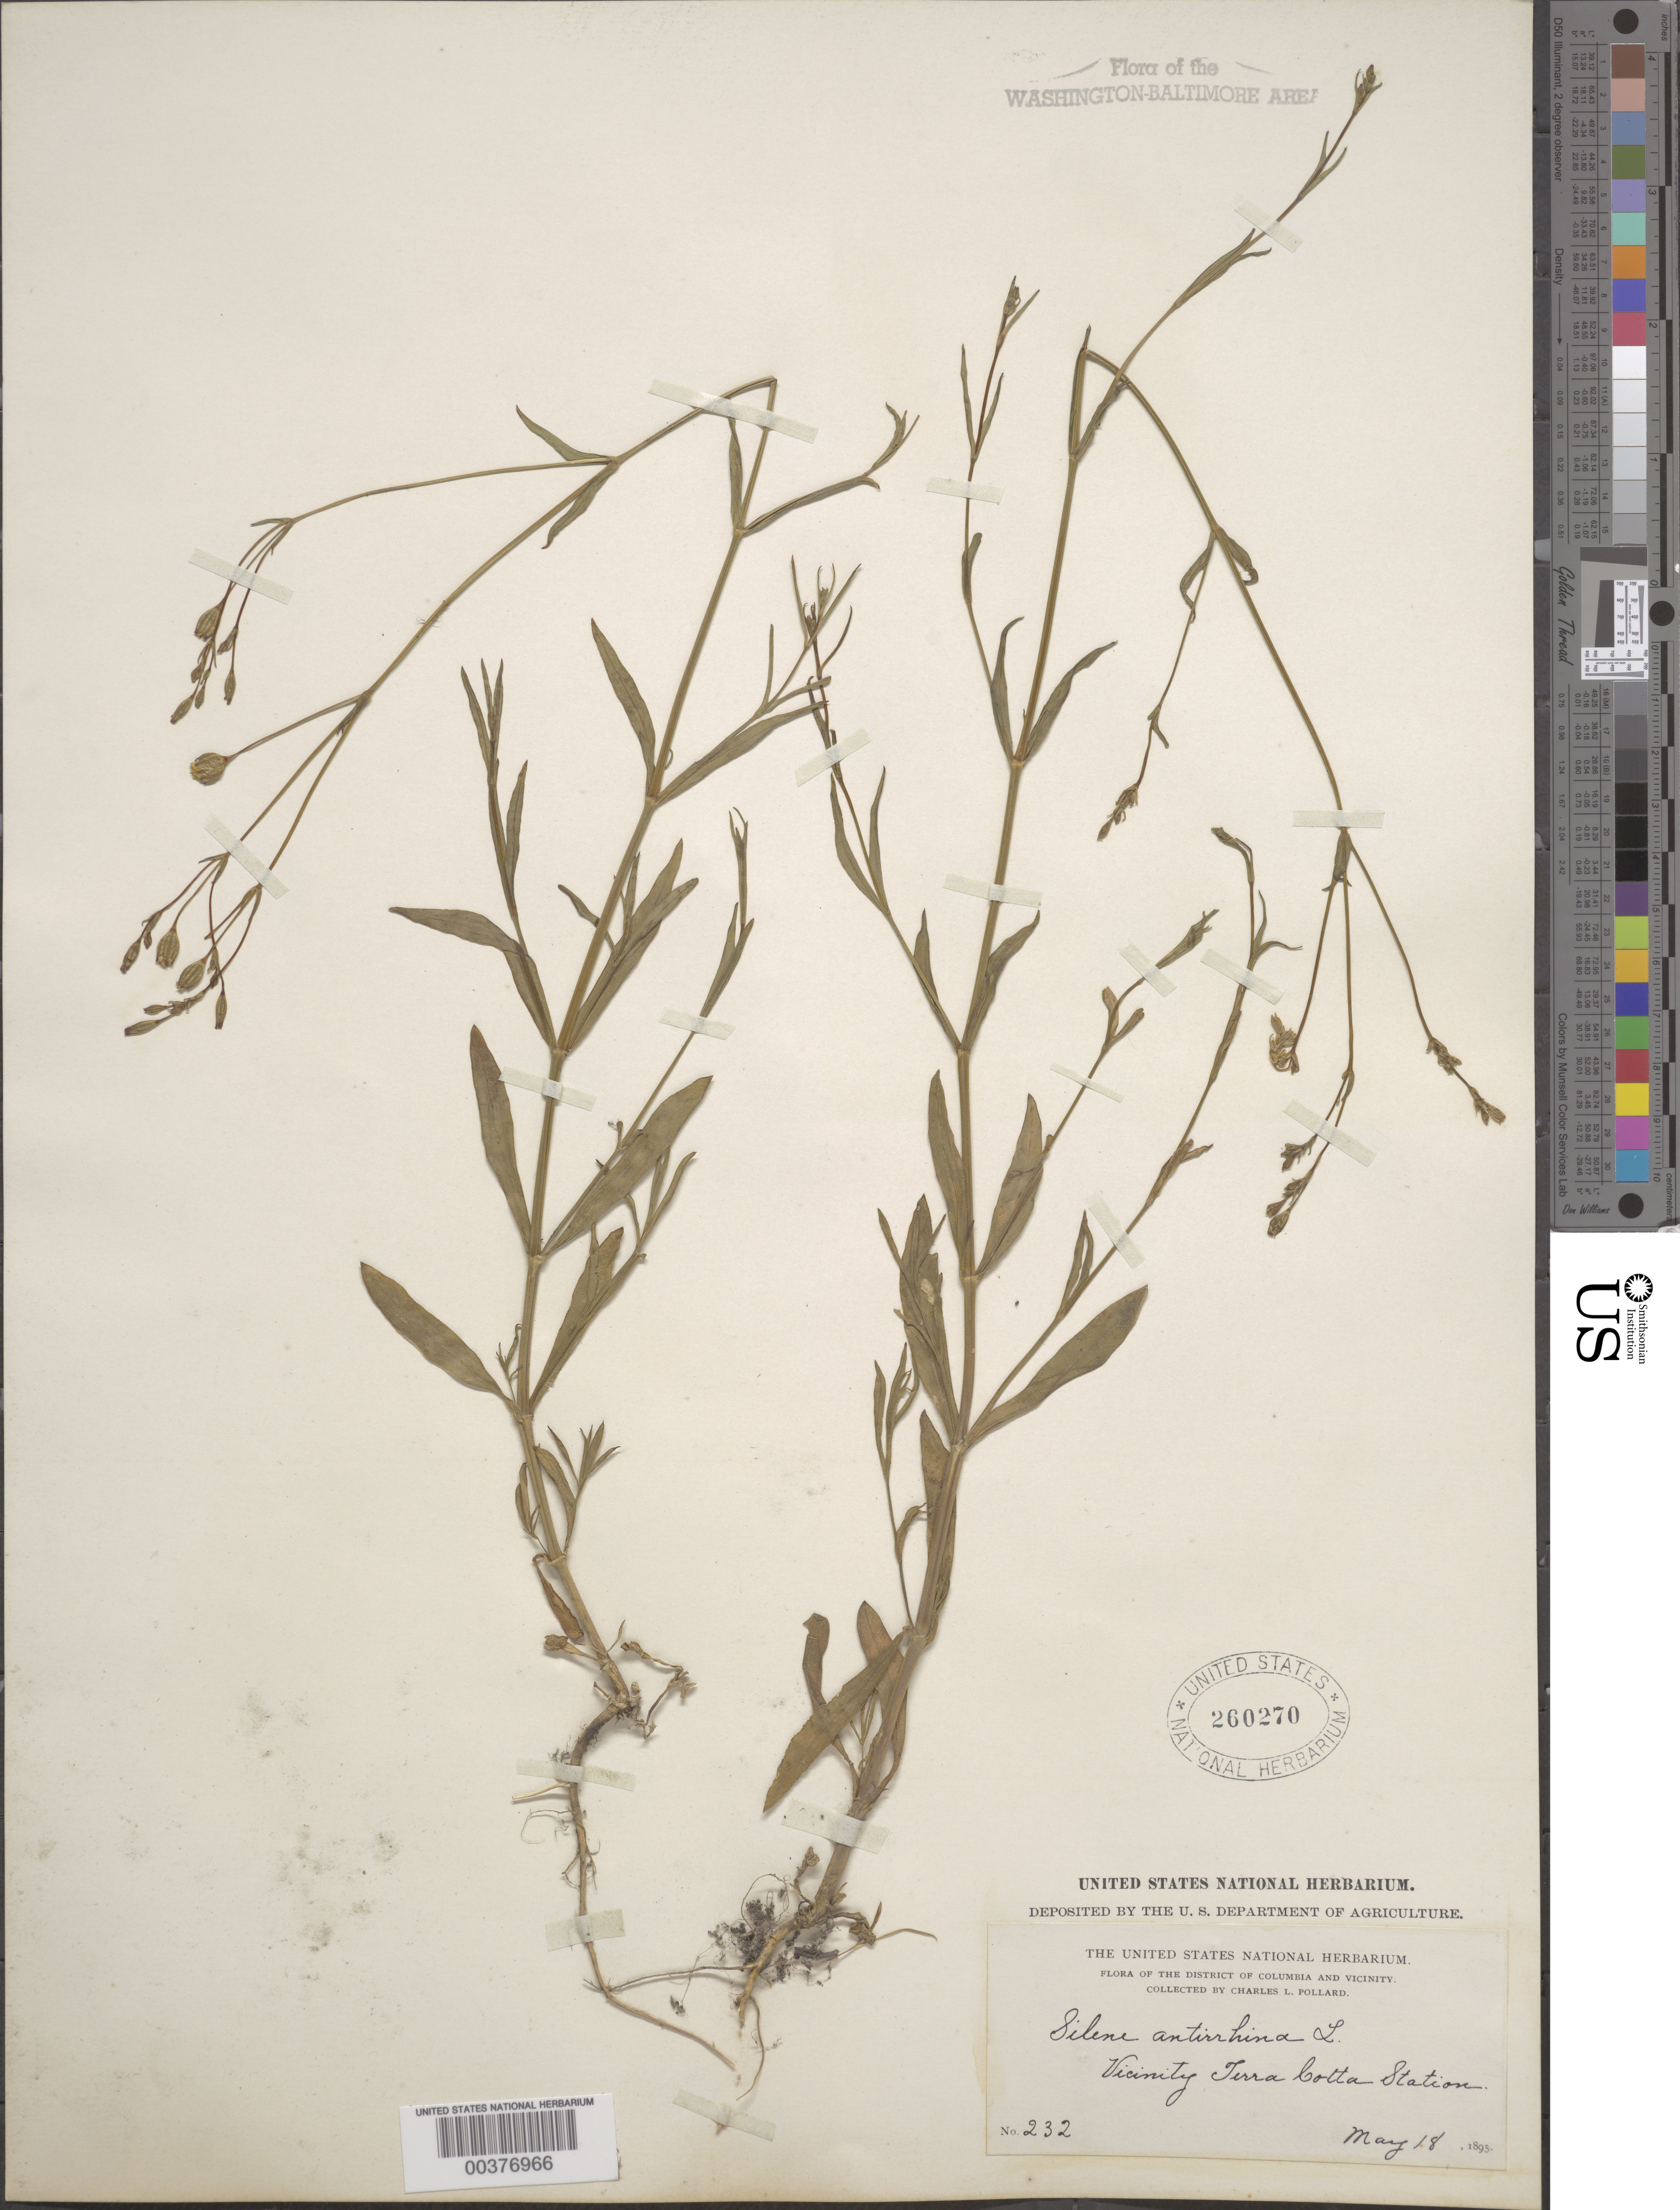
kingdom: Plantae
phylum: Tracheophyta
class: Magnoliopsida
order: Caryophyllales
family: Caryophyllaceae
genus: Silene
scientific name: Silene antirrhina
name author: L.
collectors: C. L. Pollard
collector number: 232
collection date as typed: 18 May 1895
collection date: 1895-05-18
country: United States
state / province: District of Columbia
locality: Terra Cotta Station vicinity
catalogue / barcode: US 260270